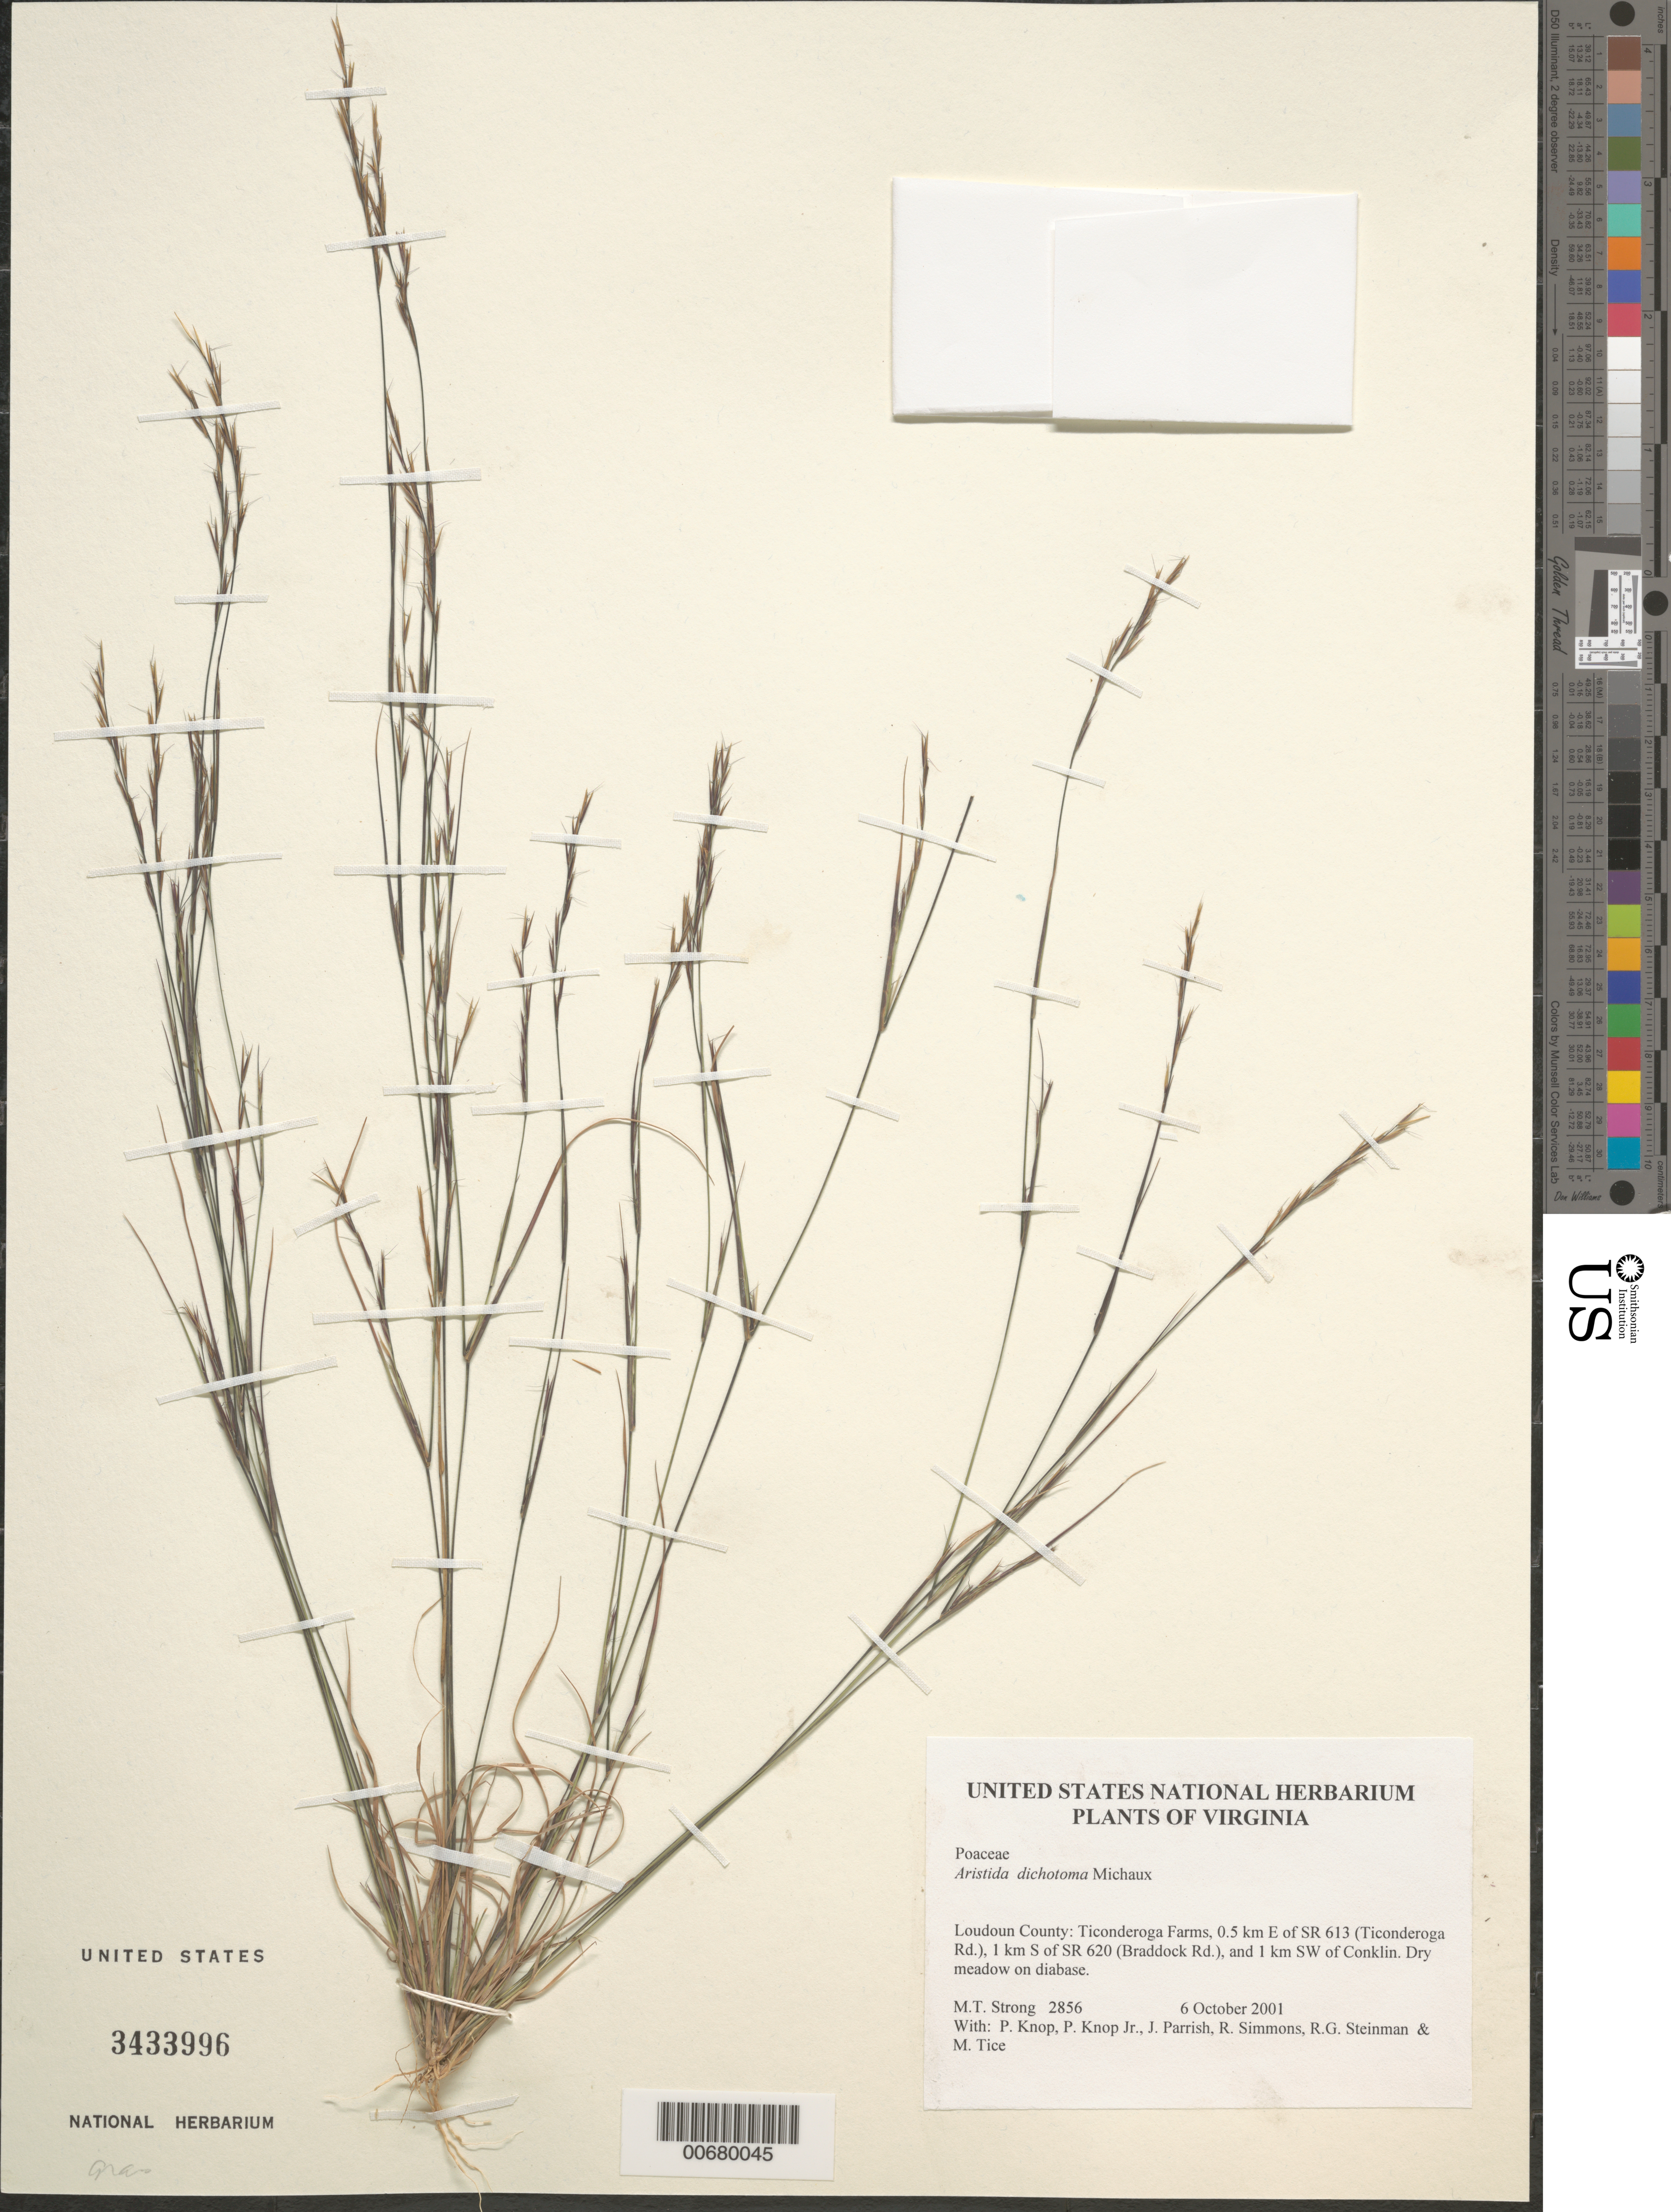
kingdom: Plantae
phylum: Tracheophyta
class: Liliopsida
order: Poales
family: Poaceae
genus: Aristida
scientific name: Aristida dichotoma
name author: Michx.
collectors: M. T. Strong, P. Knop, P. Knop, J. Parrish & et al.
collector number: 2856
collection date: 2001-10-06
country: United States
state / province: Virginia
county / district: Loudoun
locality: Ticonderoga Farms, 0.5 km E of SR 613 (Ticonderoga Rd.), 1 km S of SR 620 (Braddock Rd.), and 1 km SW of Conklin.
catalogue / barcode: US 3433996